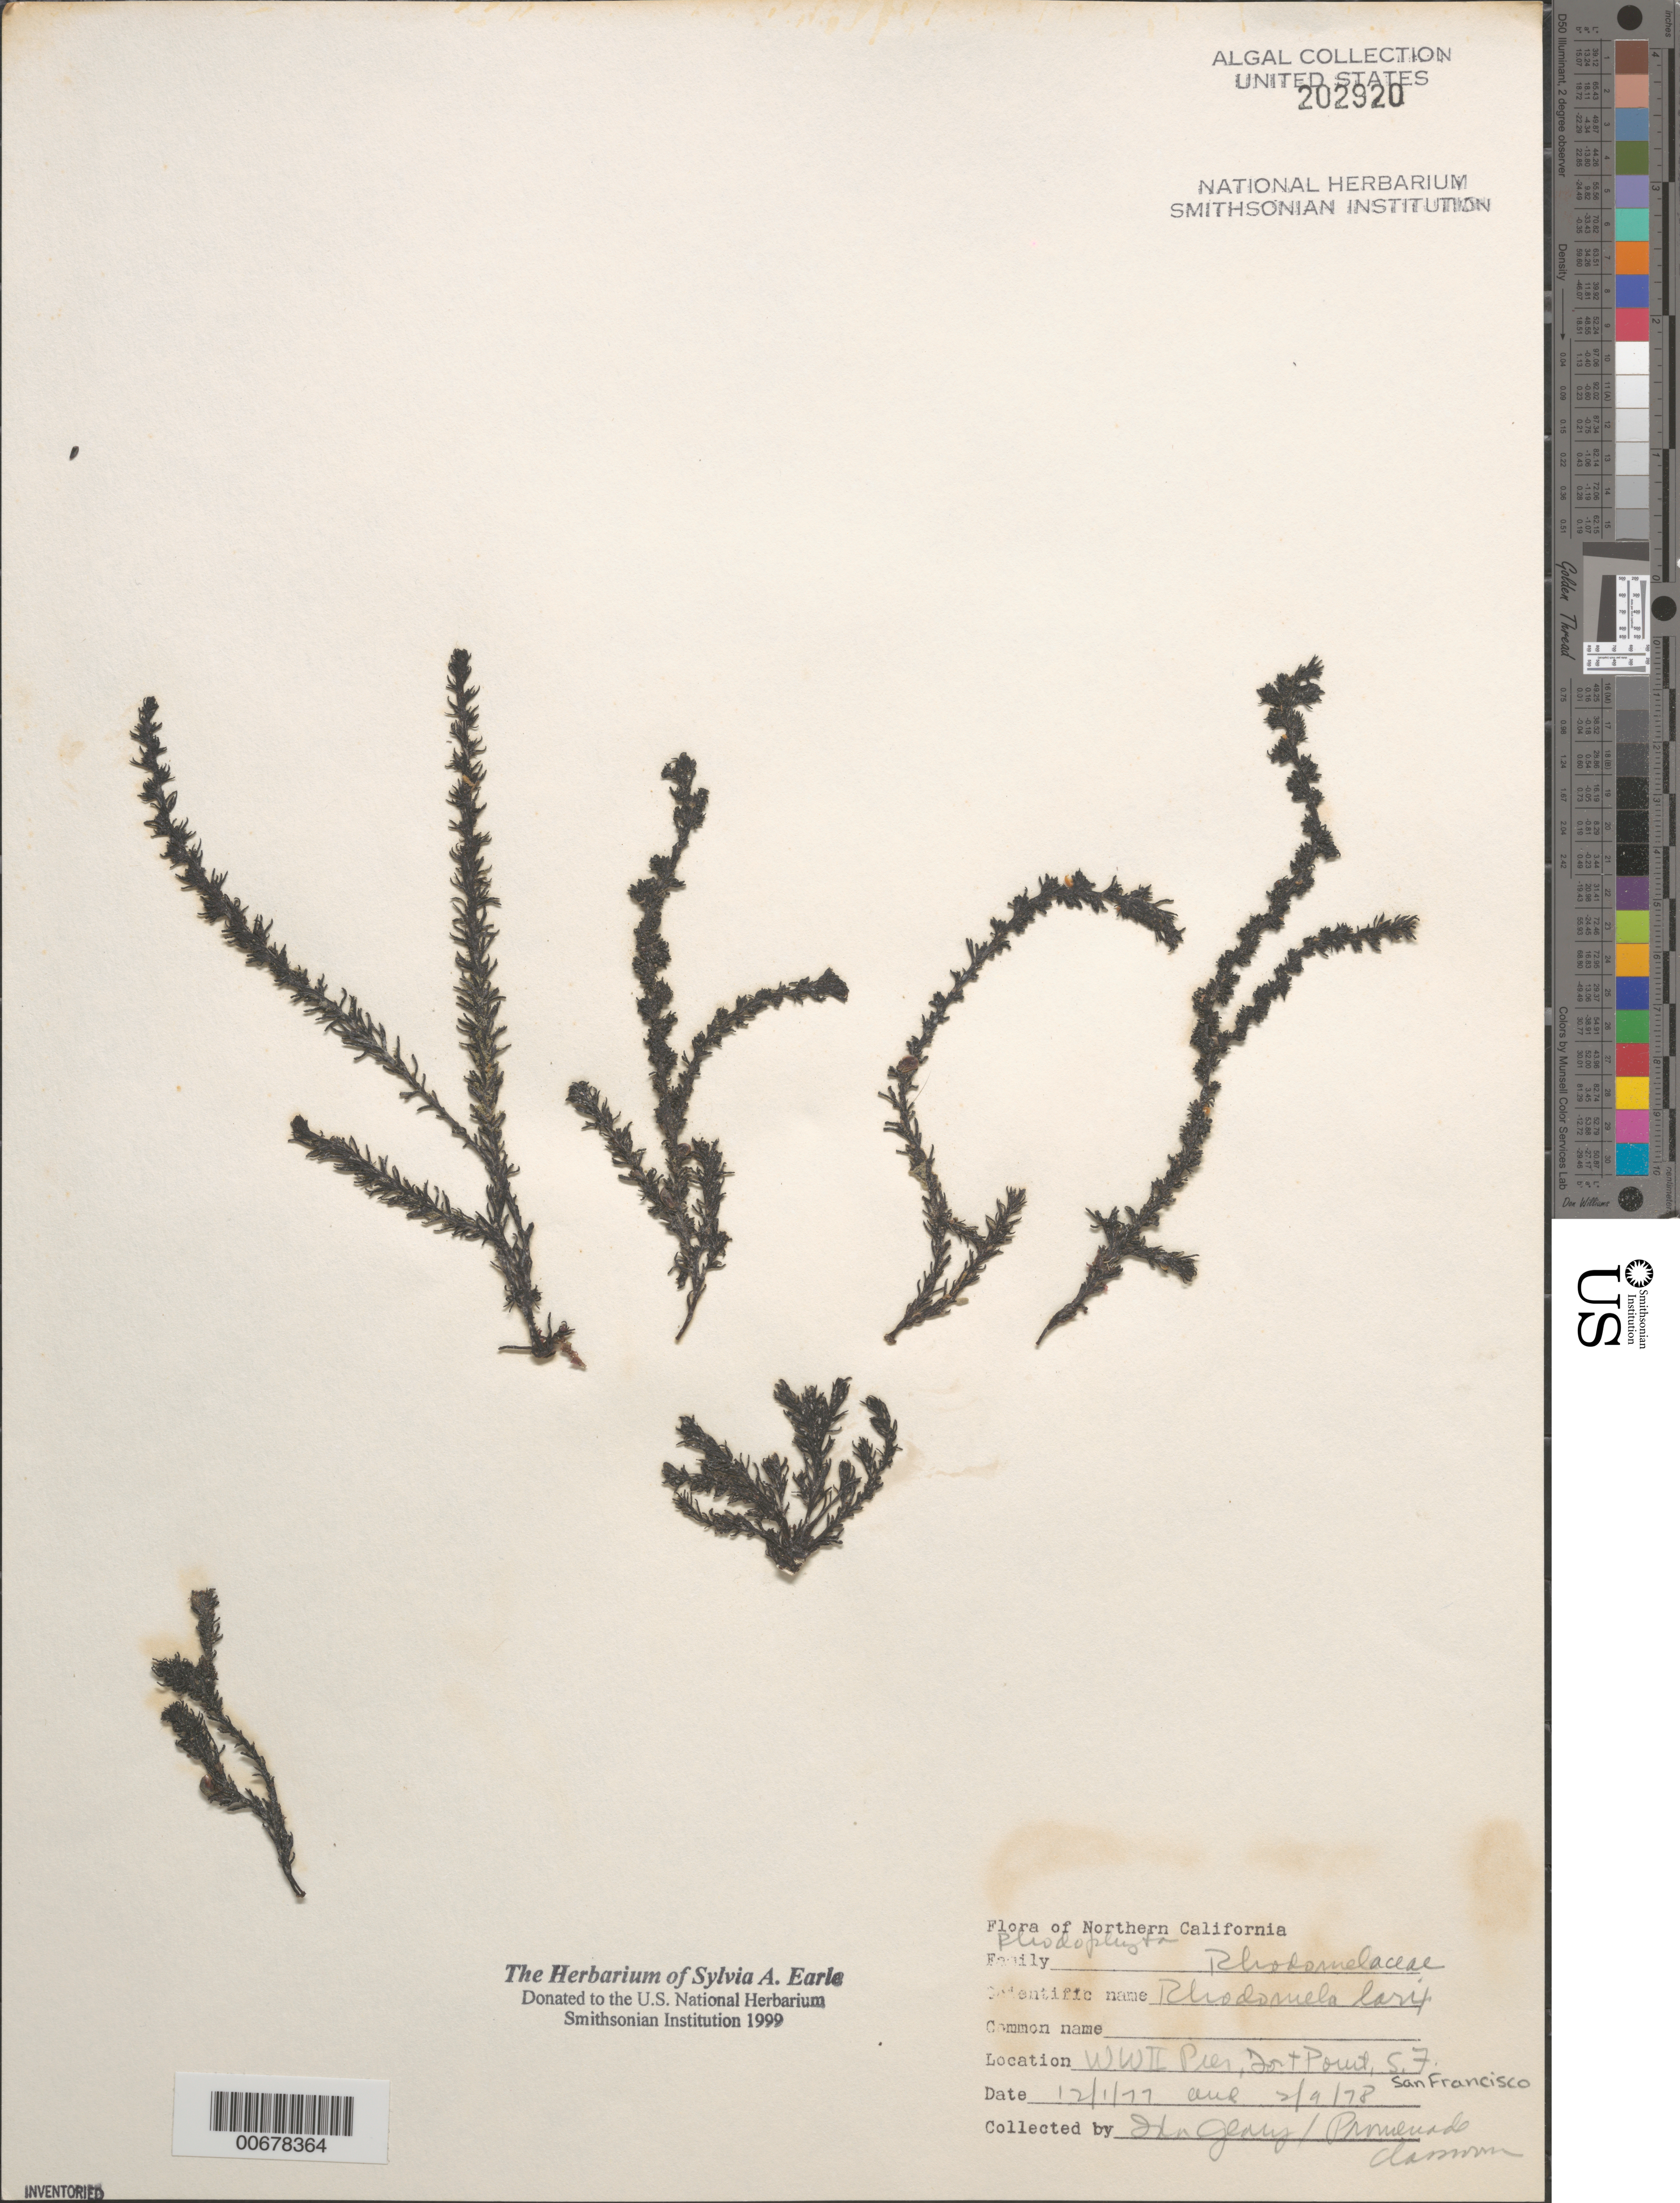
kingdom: Plantae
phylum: Rhodophyta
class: Florideophyceae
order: Ceramiales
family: Rhodomelaceae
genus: Neorhodomela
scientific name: Neorhodomela larix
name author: (Turner) Masuda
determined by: Algae name updating Project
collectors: I. Geary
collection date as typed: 01 Dec 1977 and 09 Feb 1978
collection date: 1977-12-01,1978-02-09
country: United States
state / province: California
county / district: San Francisco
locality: San Francisco, Fort Point, World War II Pier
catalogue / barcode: US 202920